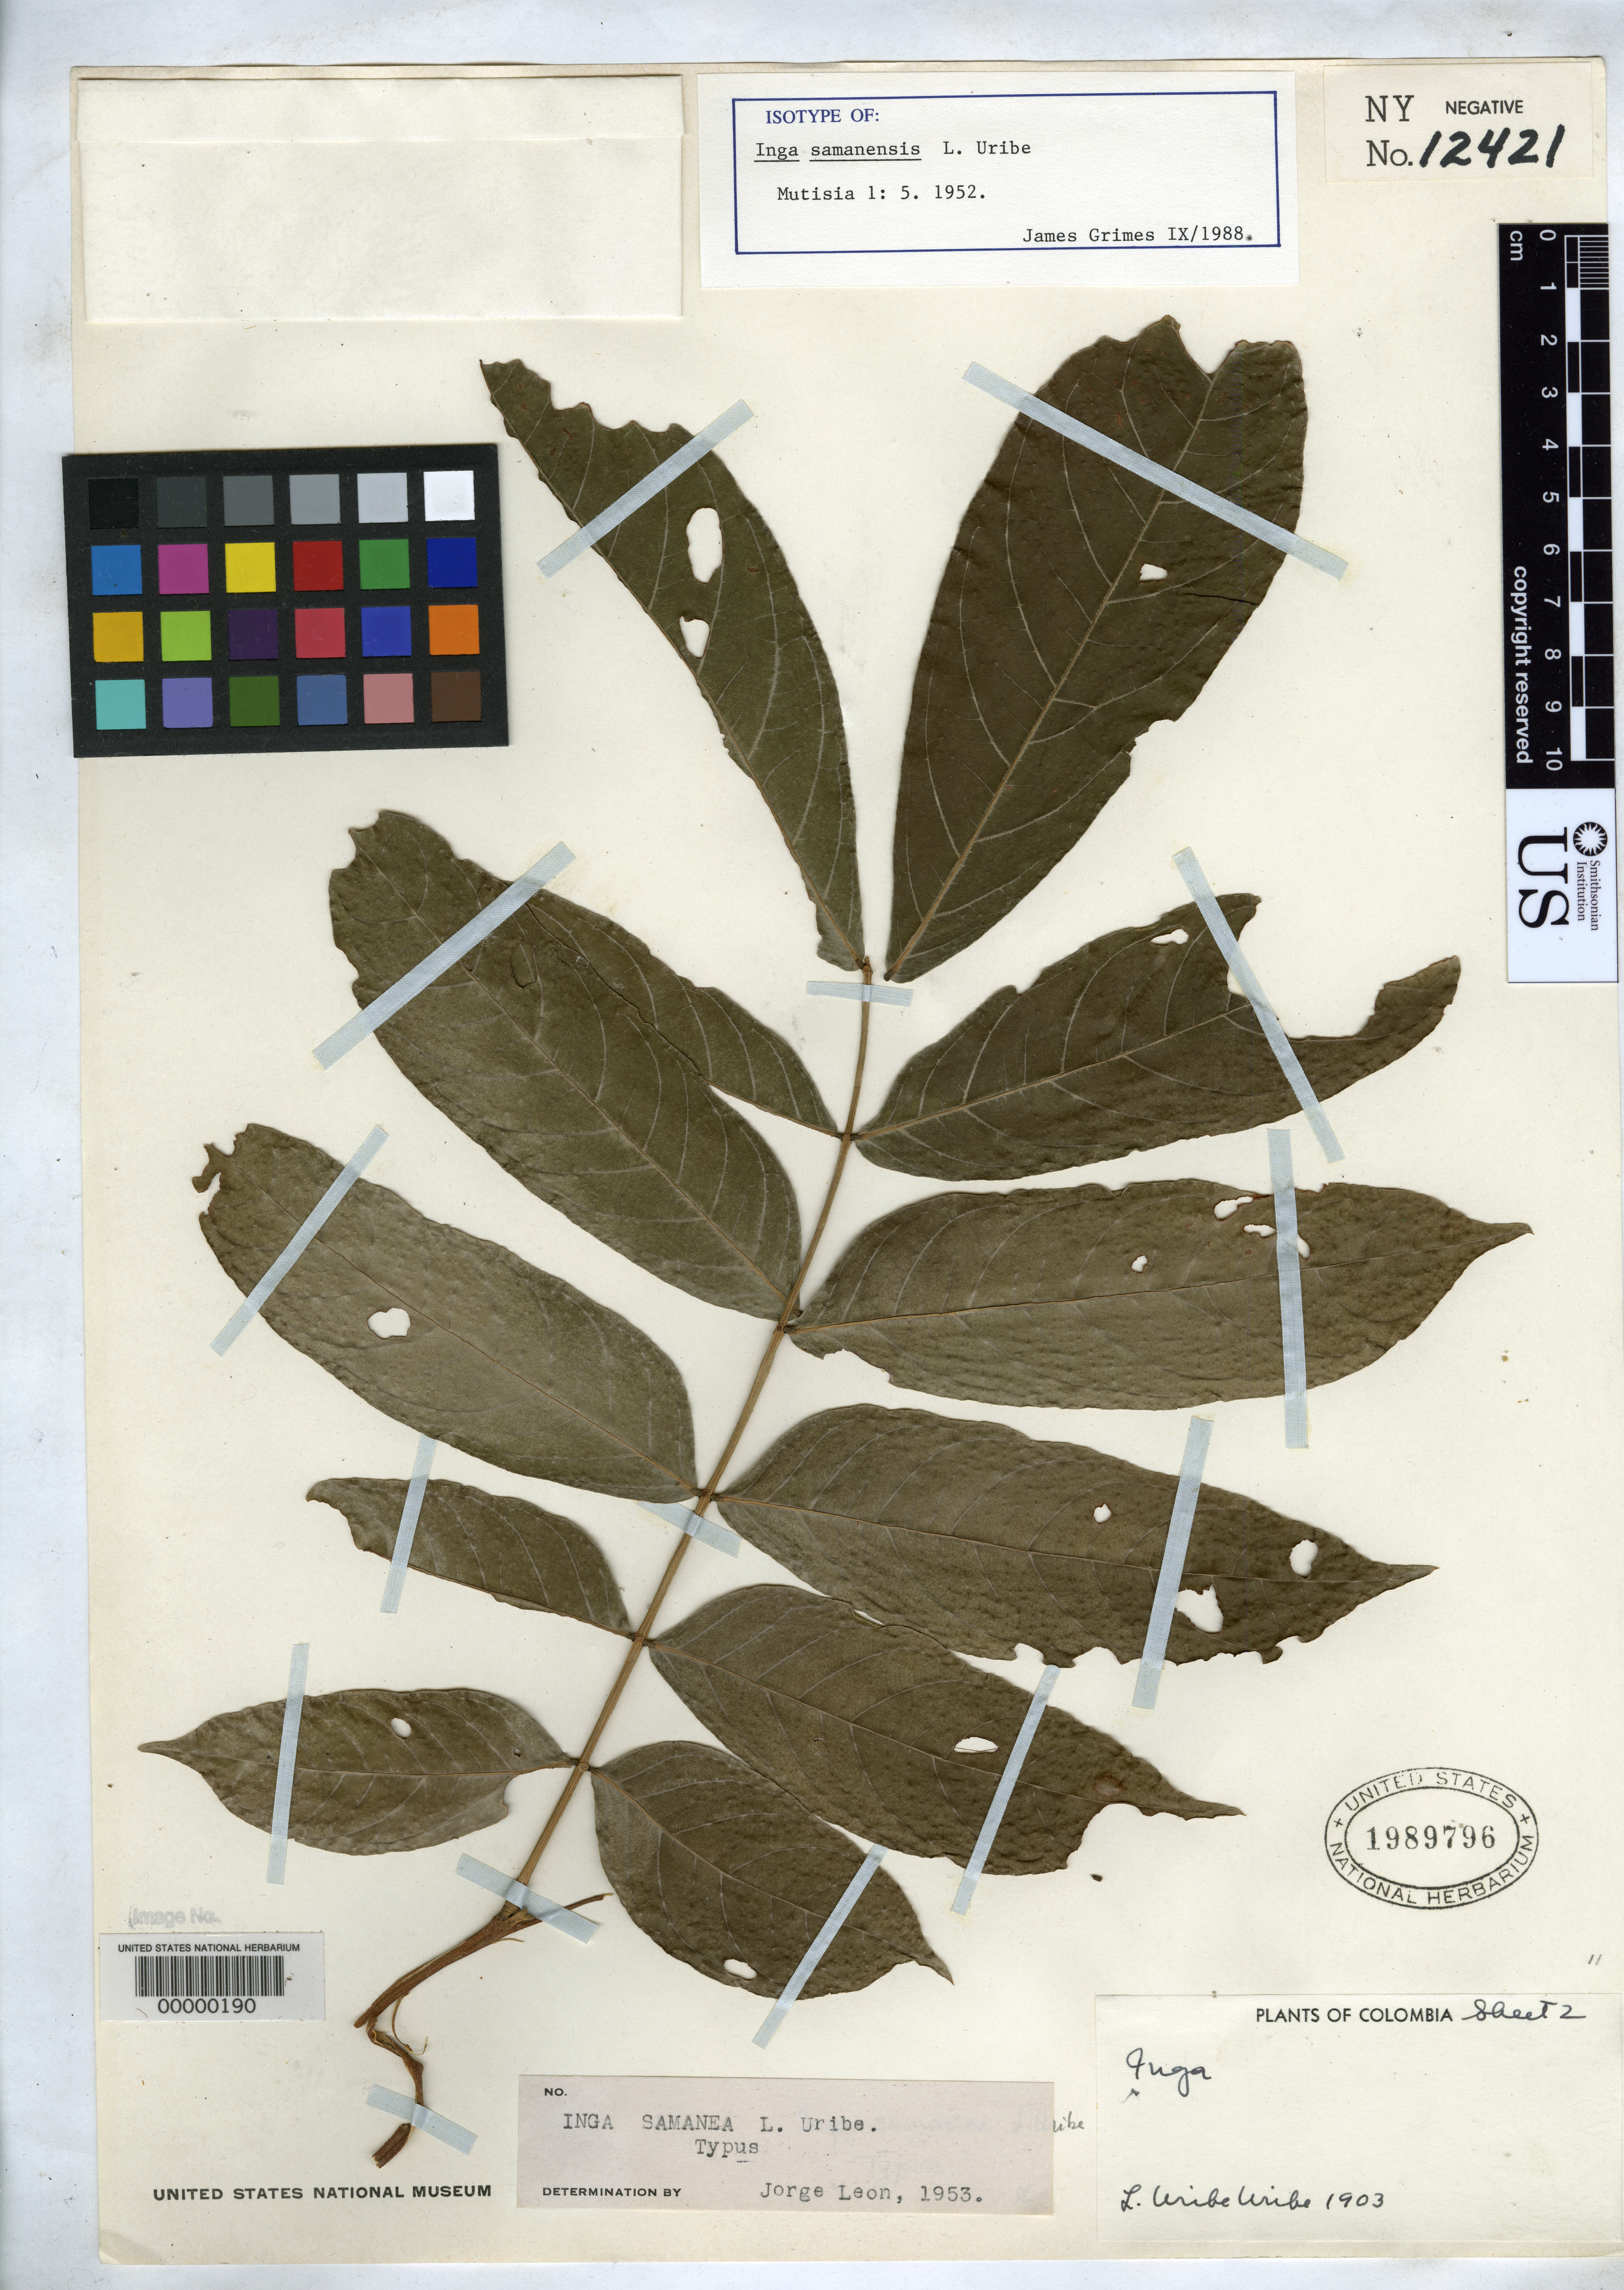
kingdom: Plantae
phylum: Tracheophyta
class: Magnoliopsida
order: Fabales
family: Fabaceae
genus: Inga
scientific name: Inga samanensis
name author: L. Uribe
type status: Isotype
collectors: L. Uribe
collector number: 1903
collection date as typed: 06 Jan 1949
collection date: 1949-01-06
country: Colombia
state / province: Antioquia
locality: Narino,Hacienda San Agustin, Rio Samana.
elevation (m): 900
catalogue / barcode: US 1989796